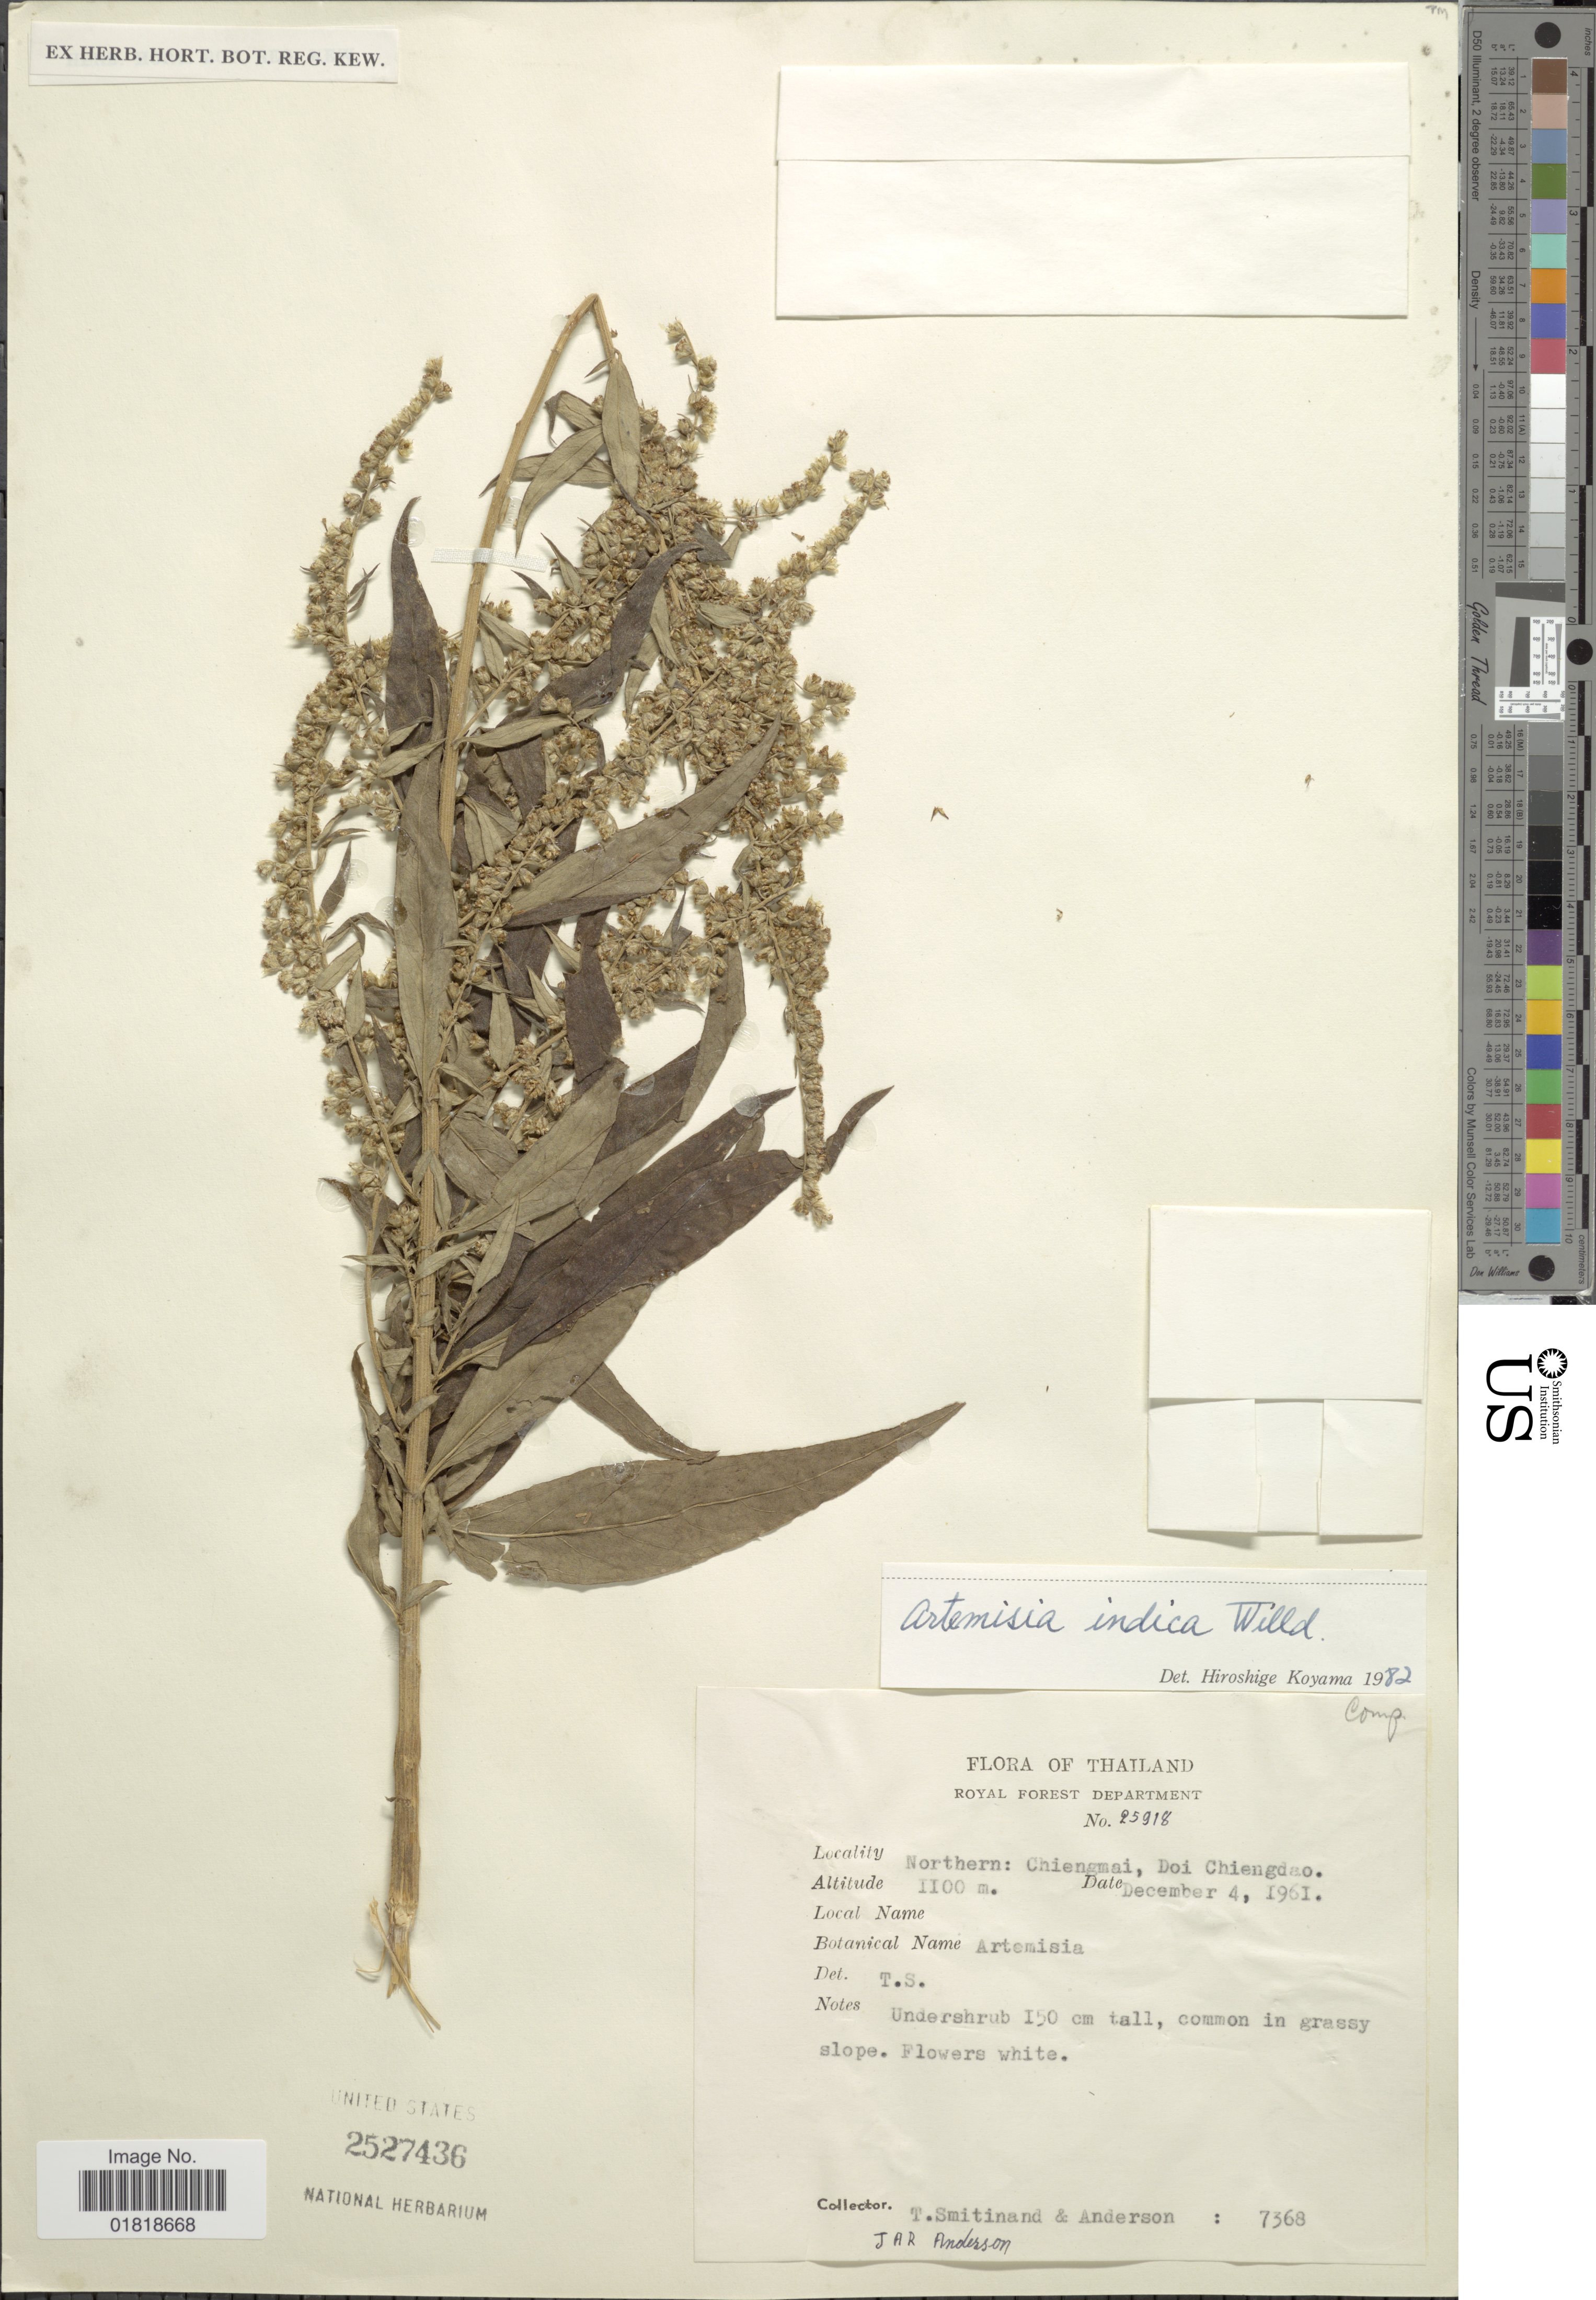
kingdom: Plantae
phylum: Tracheophyta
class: Magnoliopsida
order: Asterales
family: Asteraceae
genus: Artemisia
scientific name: Artemisia indica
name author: Willd.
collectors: T. Smitinand, -. Anderson & J. A. R. Anderson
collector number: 7368/25918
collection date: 1961-12-04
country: Thailand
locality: Royel Forest Department, Northern: Chiengmai, Doi Chiengdao, common in grassy slope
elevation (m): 1100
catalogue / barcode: US 2527436